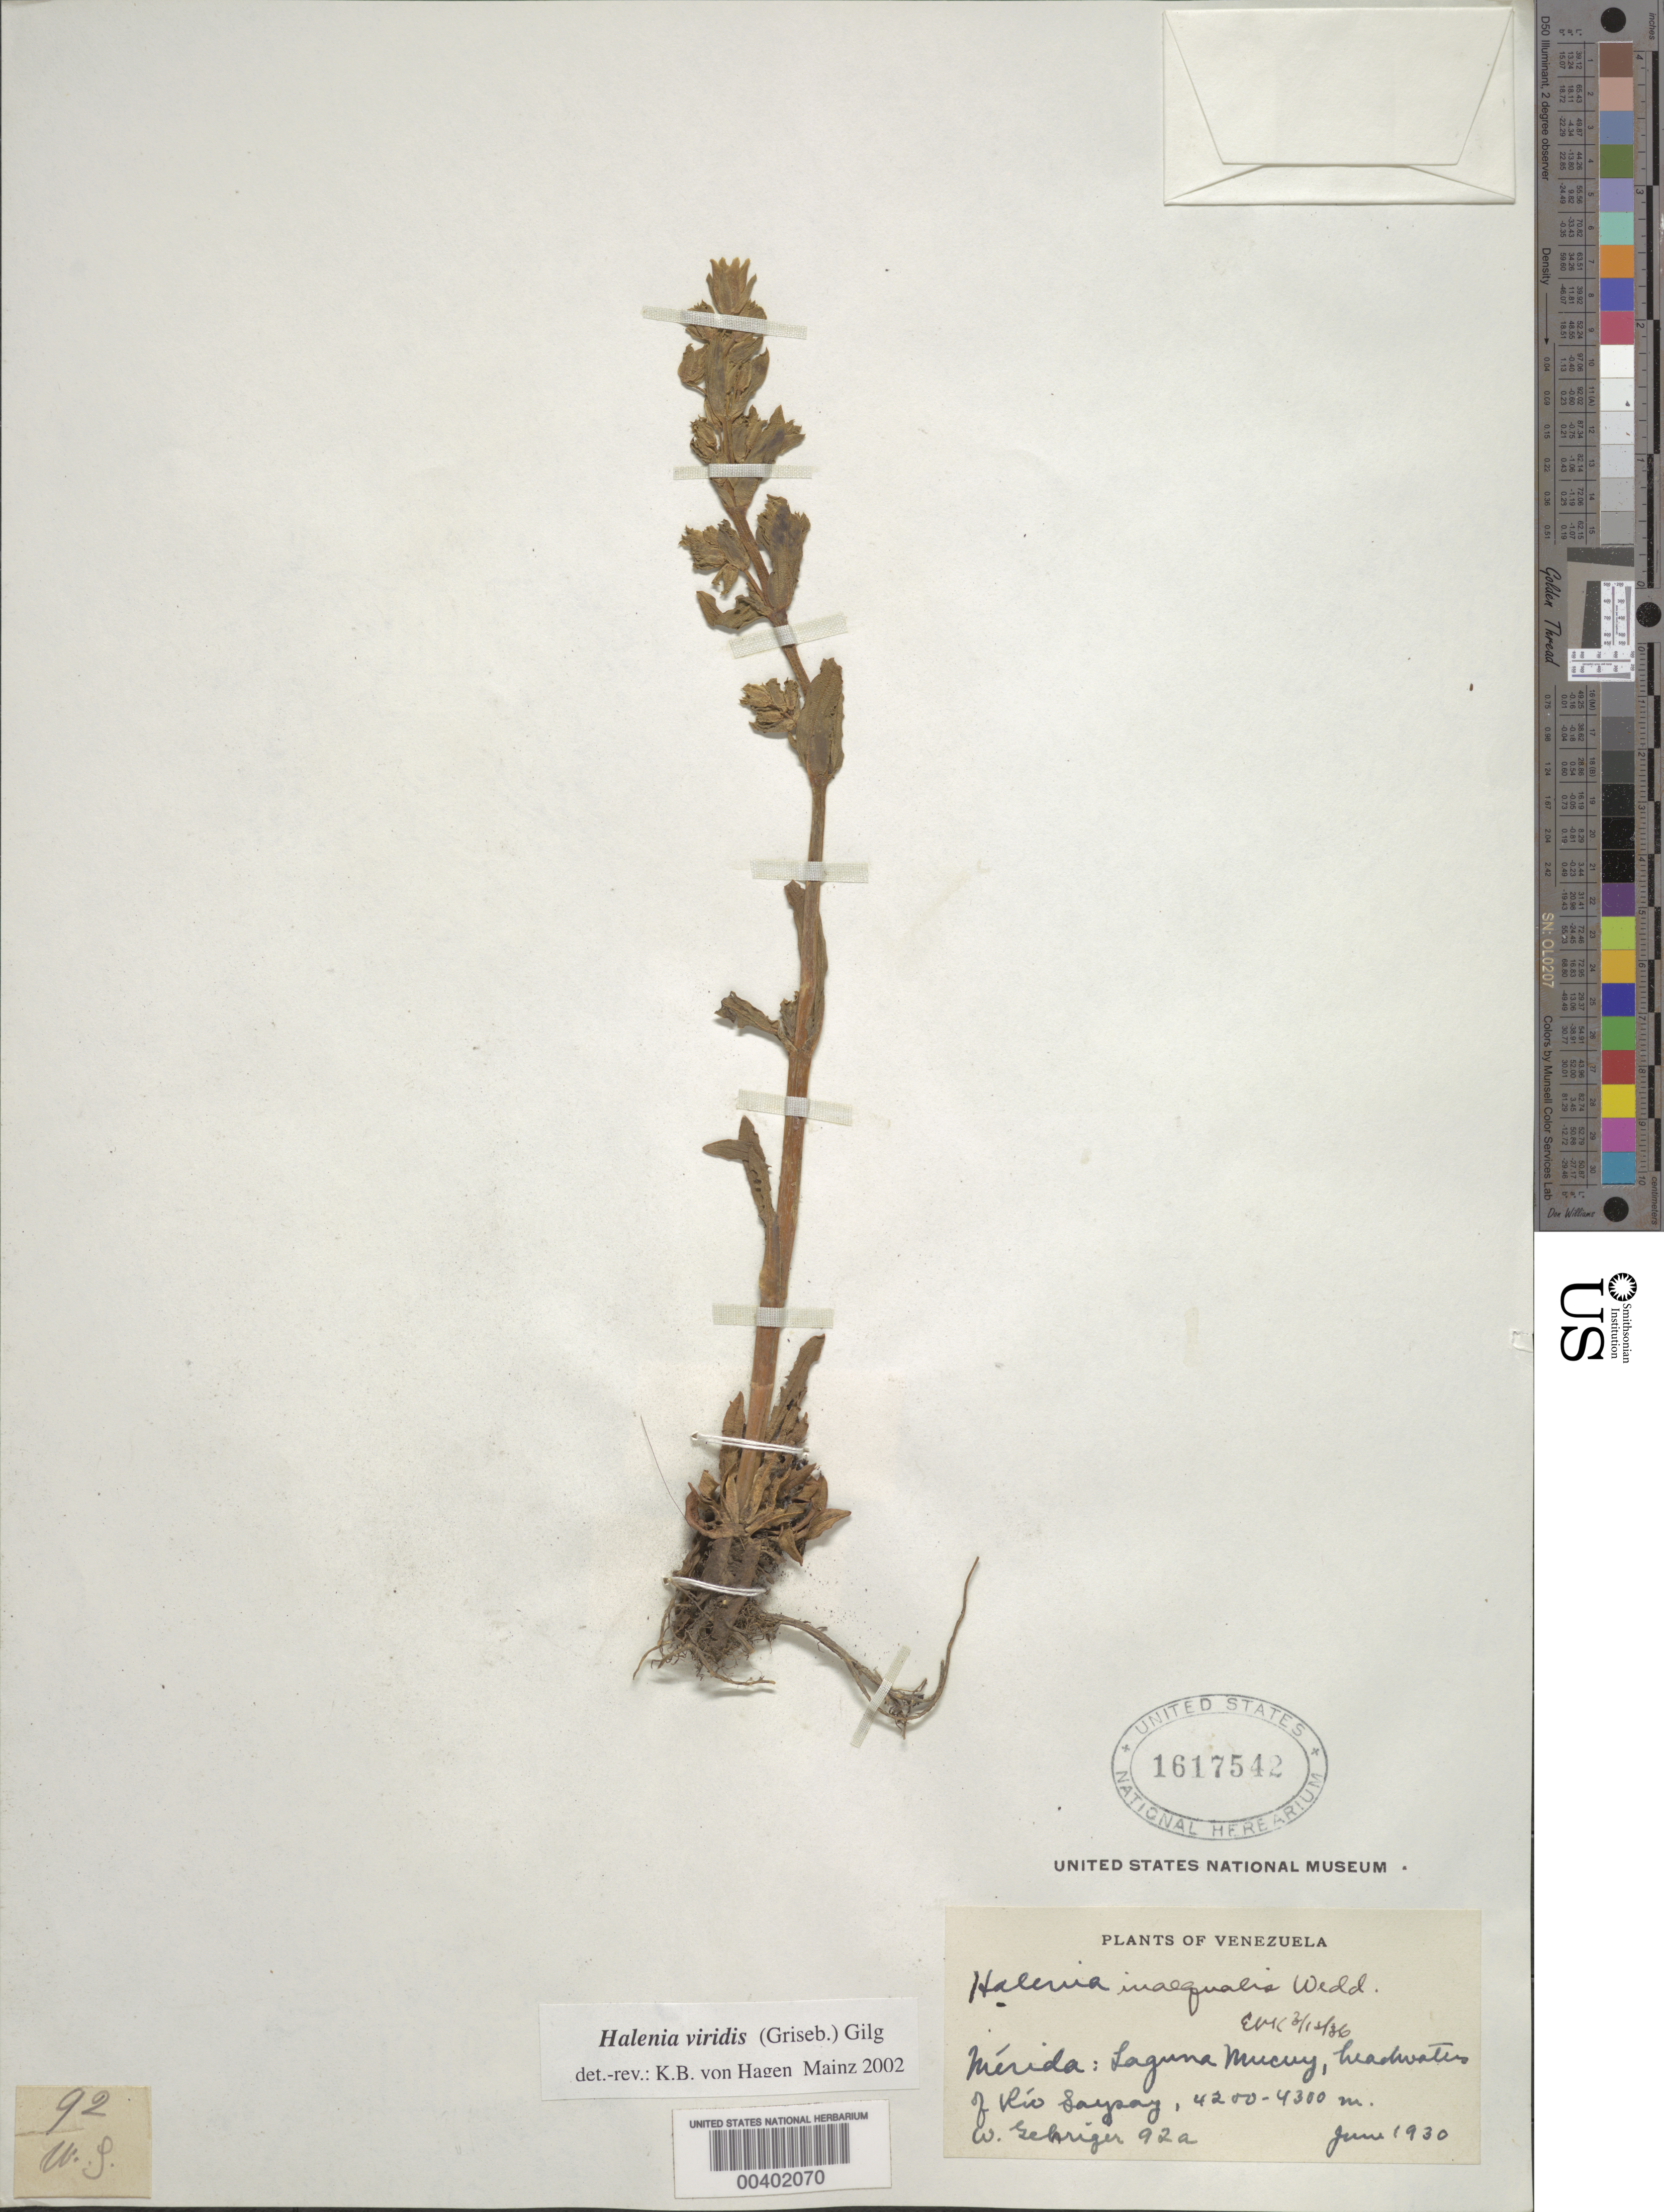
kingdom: Plantae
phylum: Tracheophyta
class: Magnoliopsida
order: Gentianales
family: Gentianaceae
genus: Halenia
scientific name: Halenia viridis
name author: (Griseb.) Gilg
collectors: W. Gehriger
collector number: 92a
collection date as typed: Jun 1930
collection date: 1930-06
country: Venezuela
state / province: Mérida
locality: Laguna Mucury, Headwaters of Rio Saysay.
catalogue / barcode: US 1617542